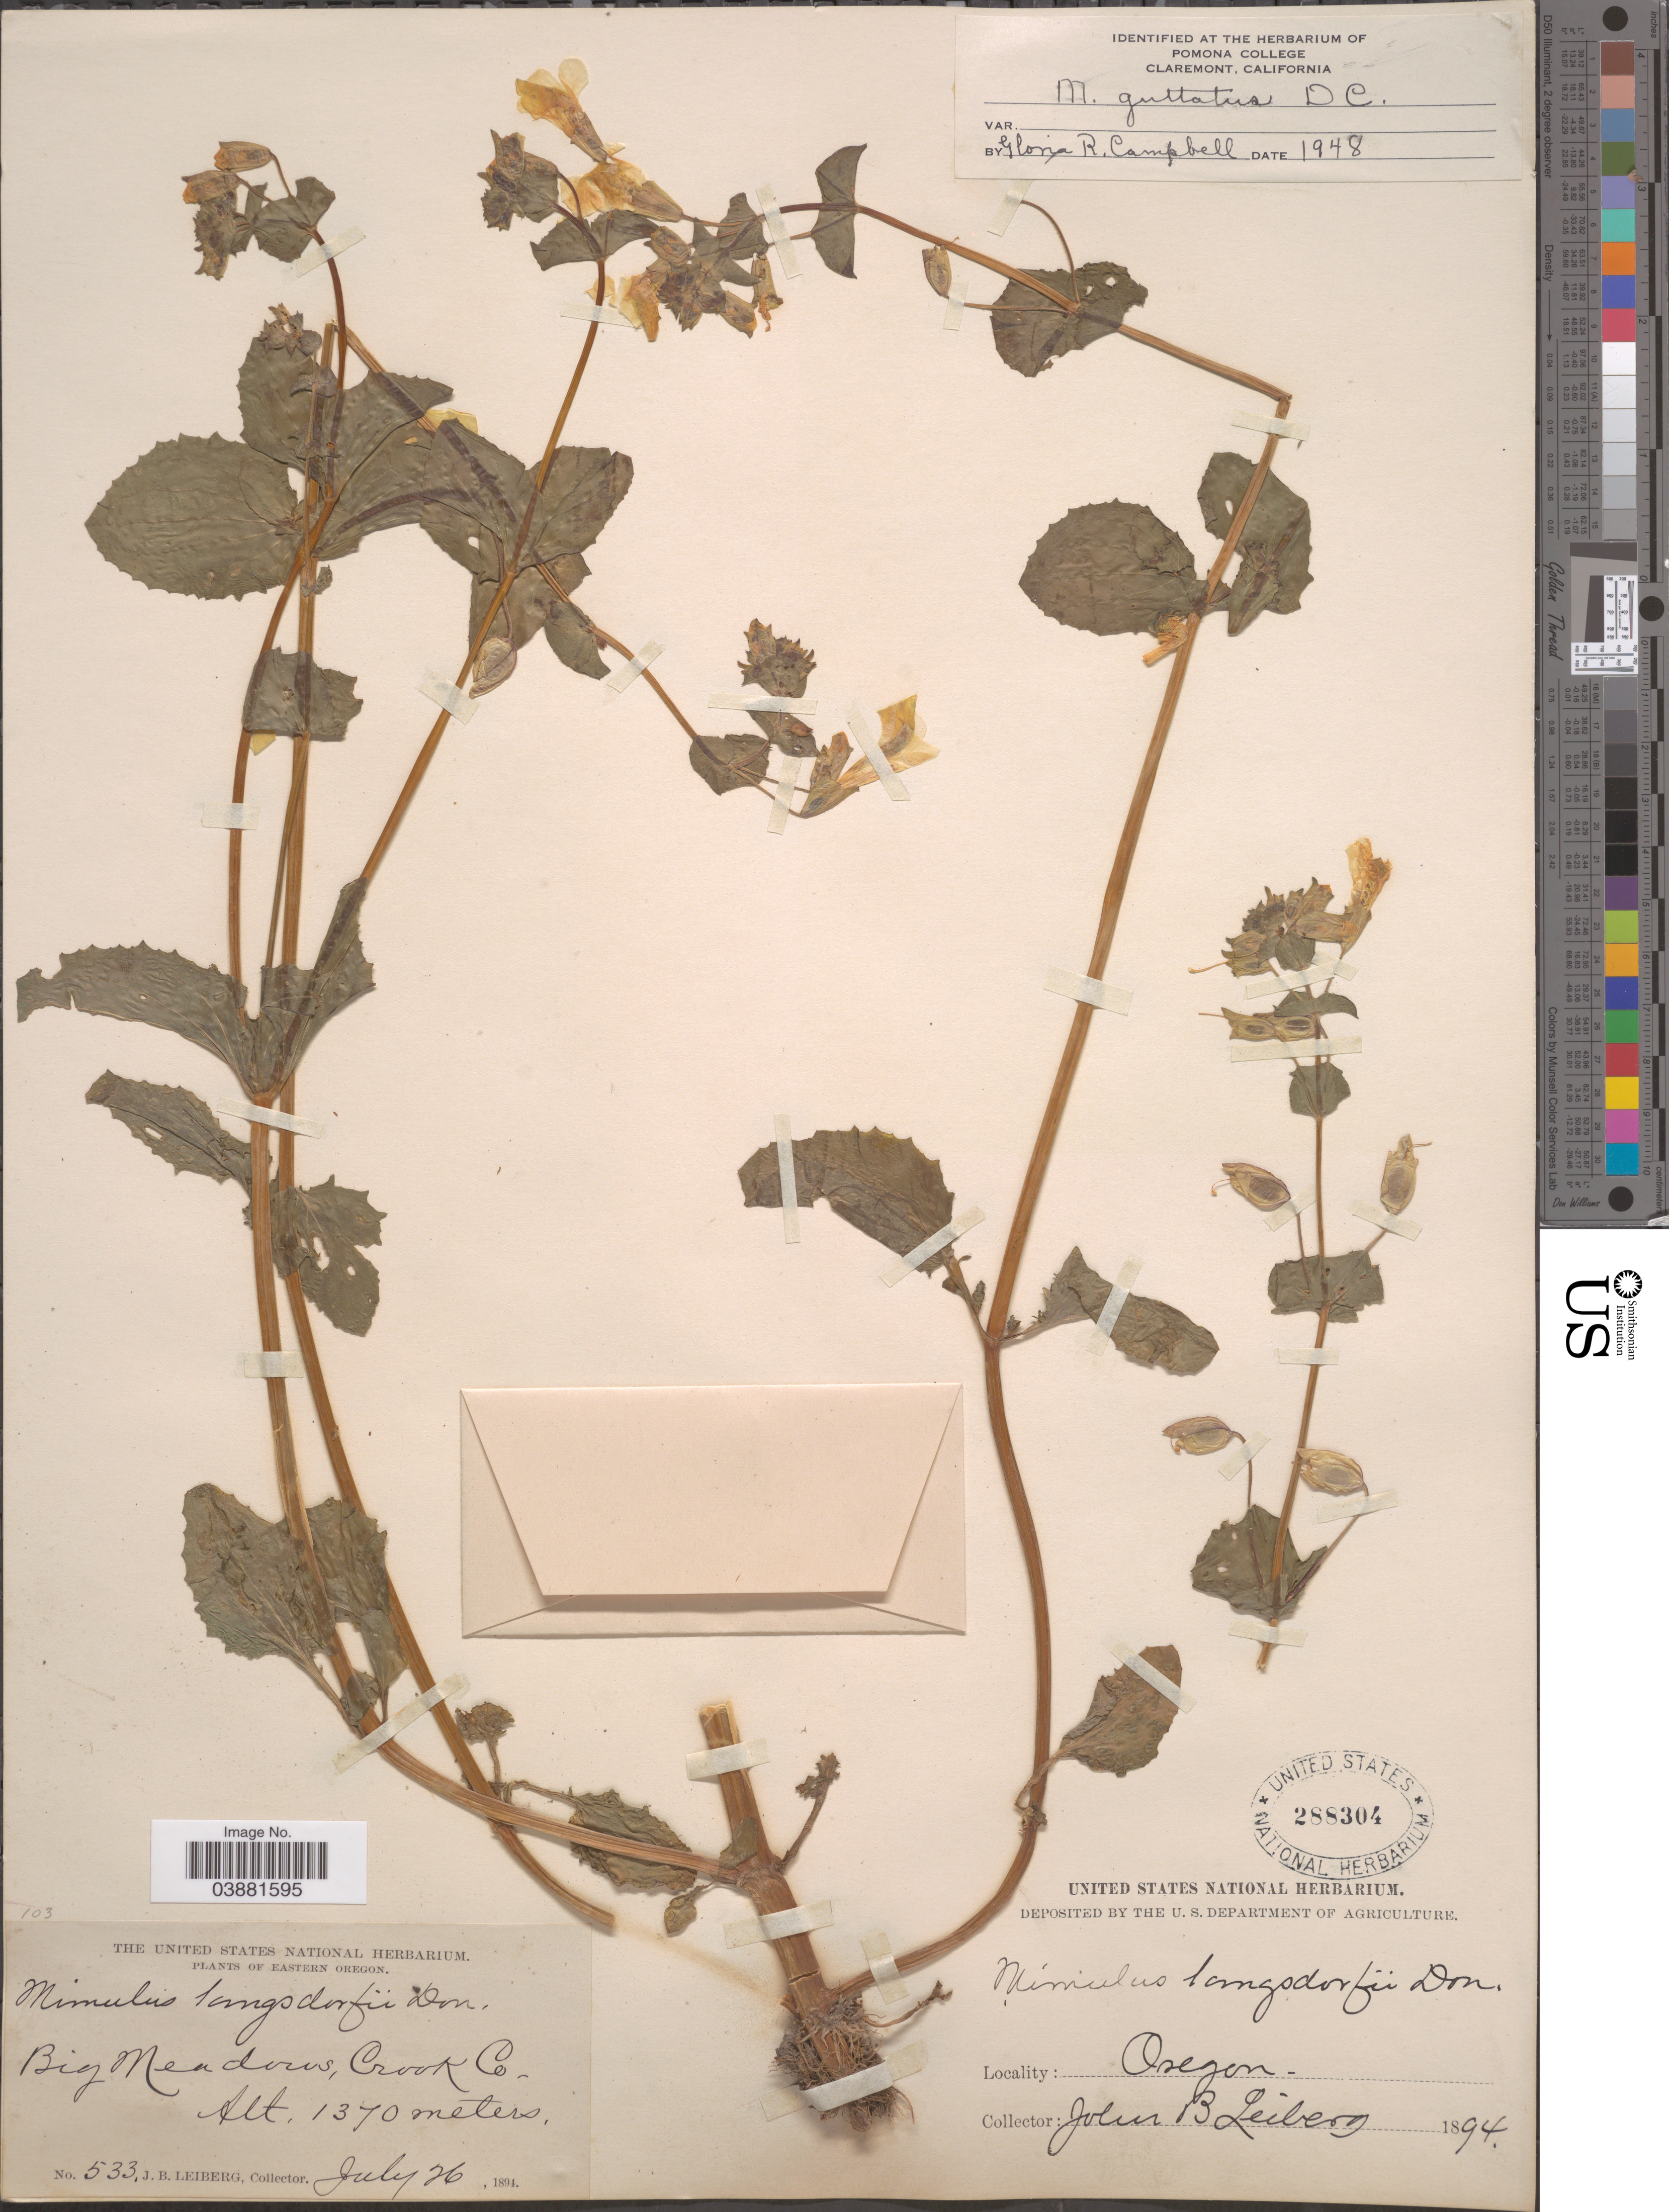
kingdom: Plantae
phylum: Tracheophyta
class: Magnoliopsida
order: Lamiales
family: Phrymaceae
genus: Mimulus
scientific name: Mimulus guttatus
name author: DC.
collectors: J. B. Leiberg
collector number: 533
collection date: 1894-07-26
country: United States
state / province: Oregon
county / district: Crook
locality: Eastern Oregon. Big Meadows, Crook Co.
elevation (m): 1370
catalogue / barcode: US 288304